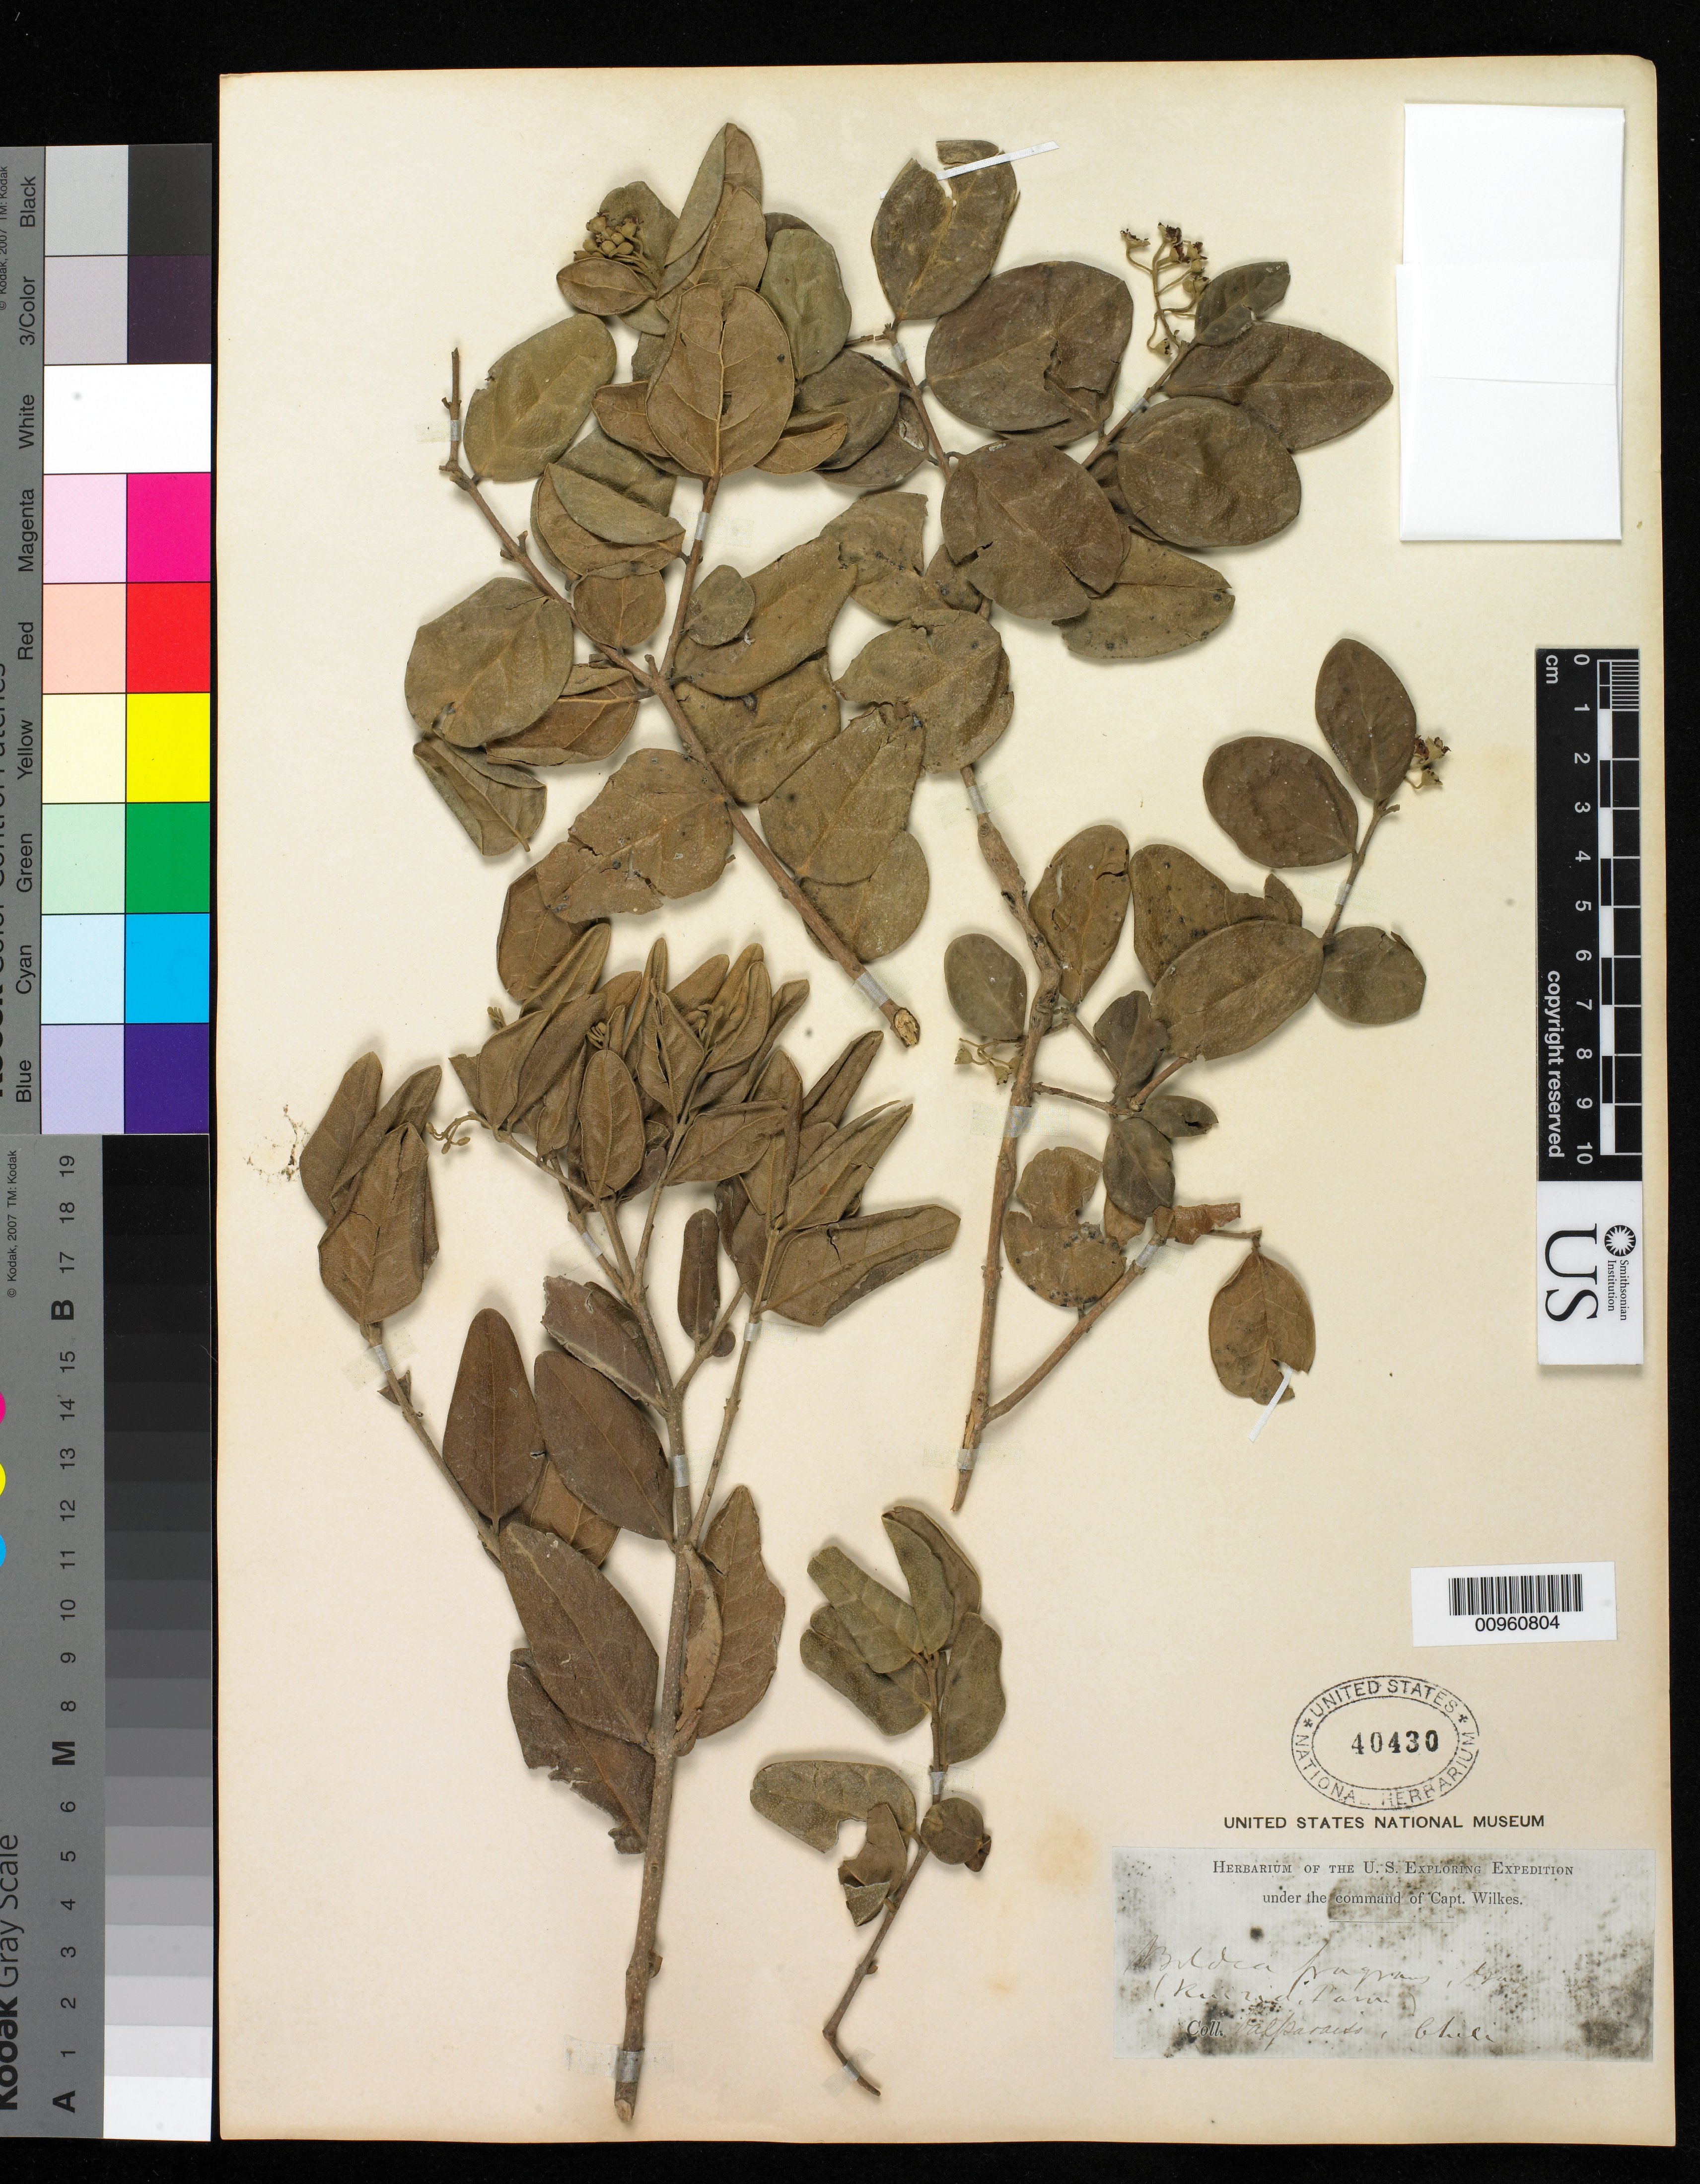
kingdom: Plantae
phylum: Tracheophyta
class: Magnoliopsida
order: Caryophyllales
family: Nyctaginaceae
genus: Boldoa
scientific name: Boldoa sp.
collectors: Wilkes Explor. Exped.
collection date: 1838/1842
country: Chile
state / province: Valparaíso (V)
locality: Valparaiso, Chili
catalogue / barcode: US 40430